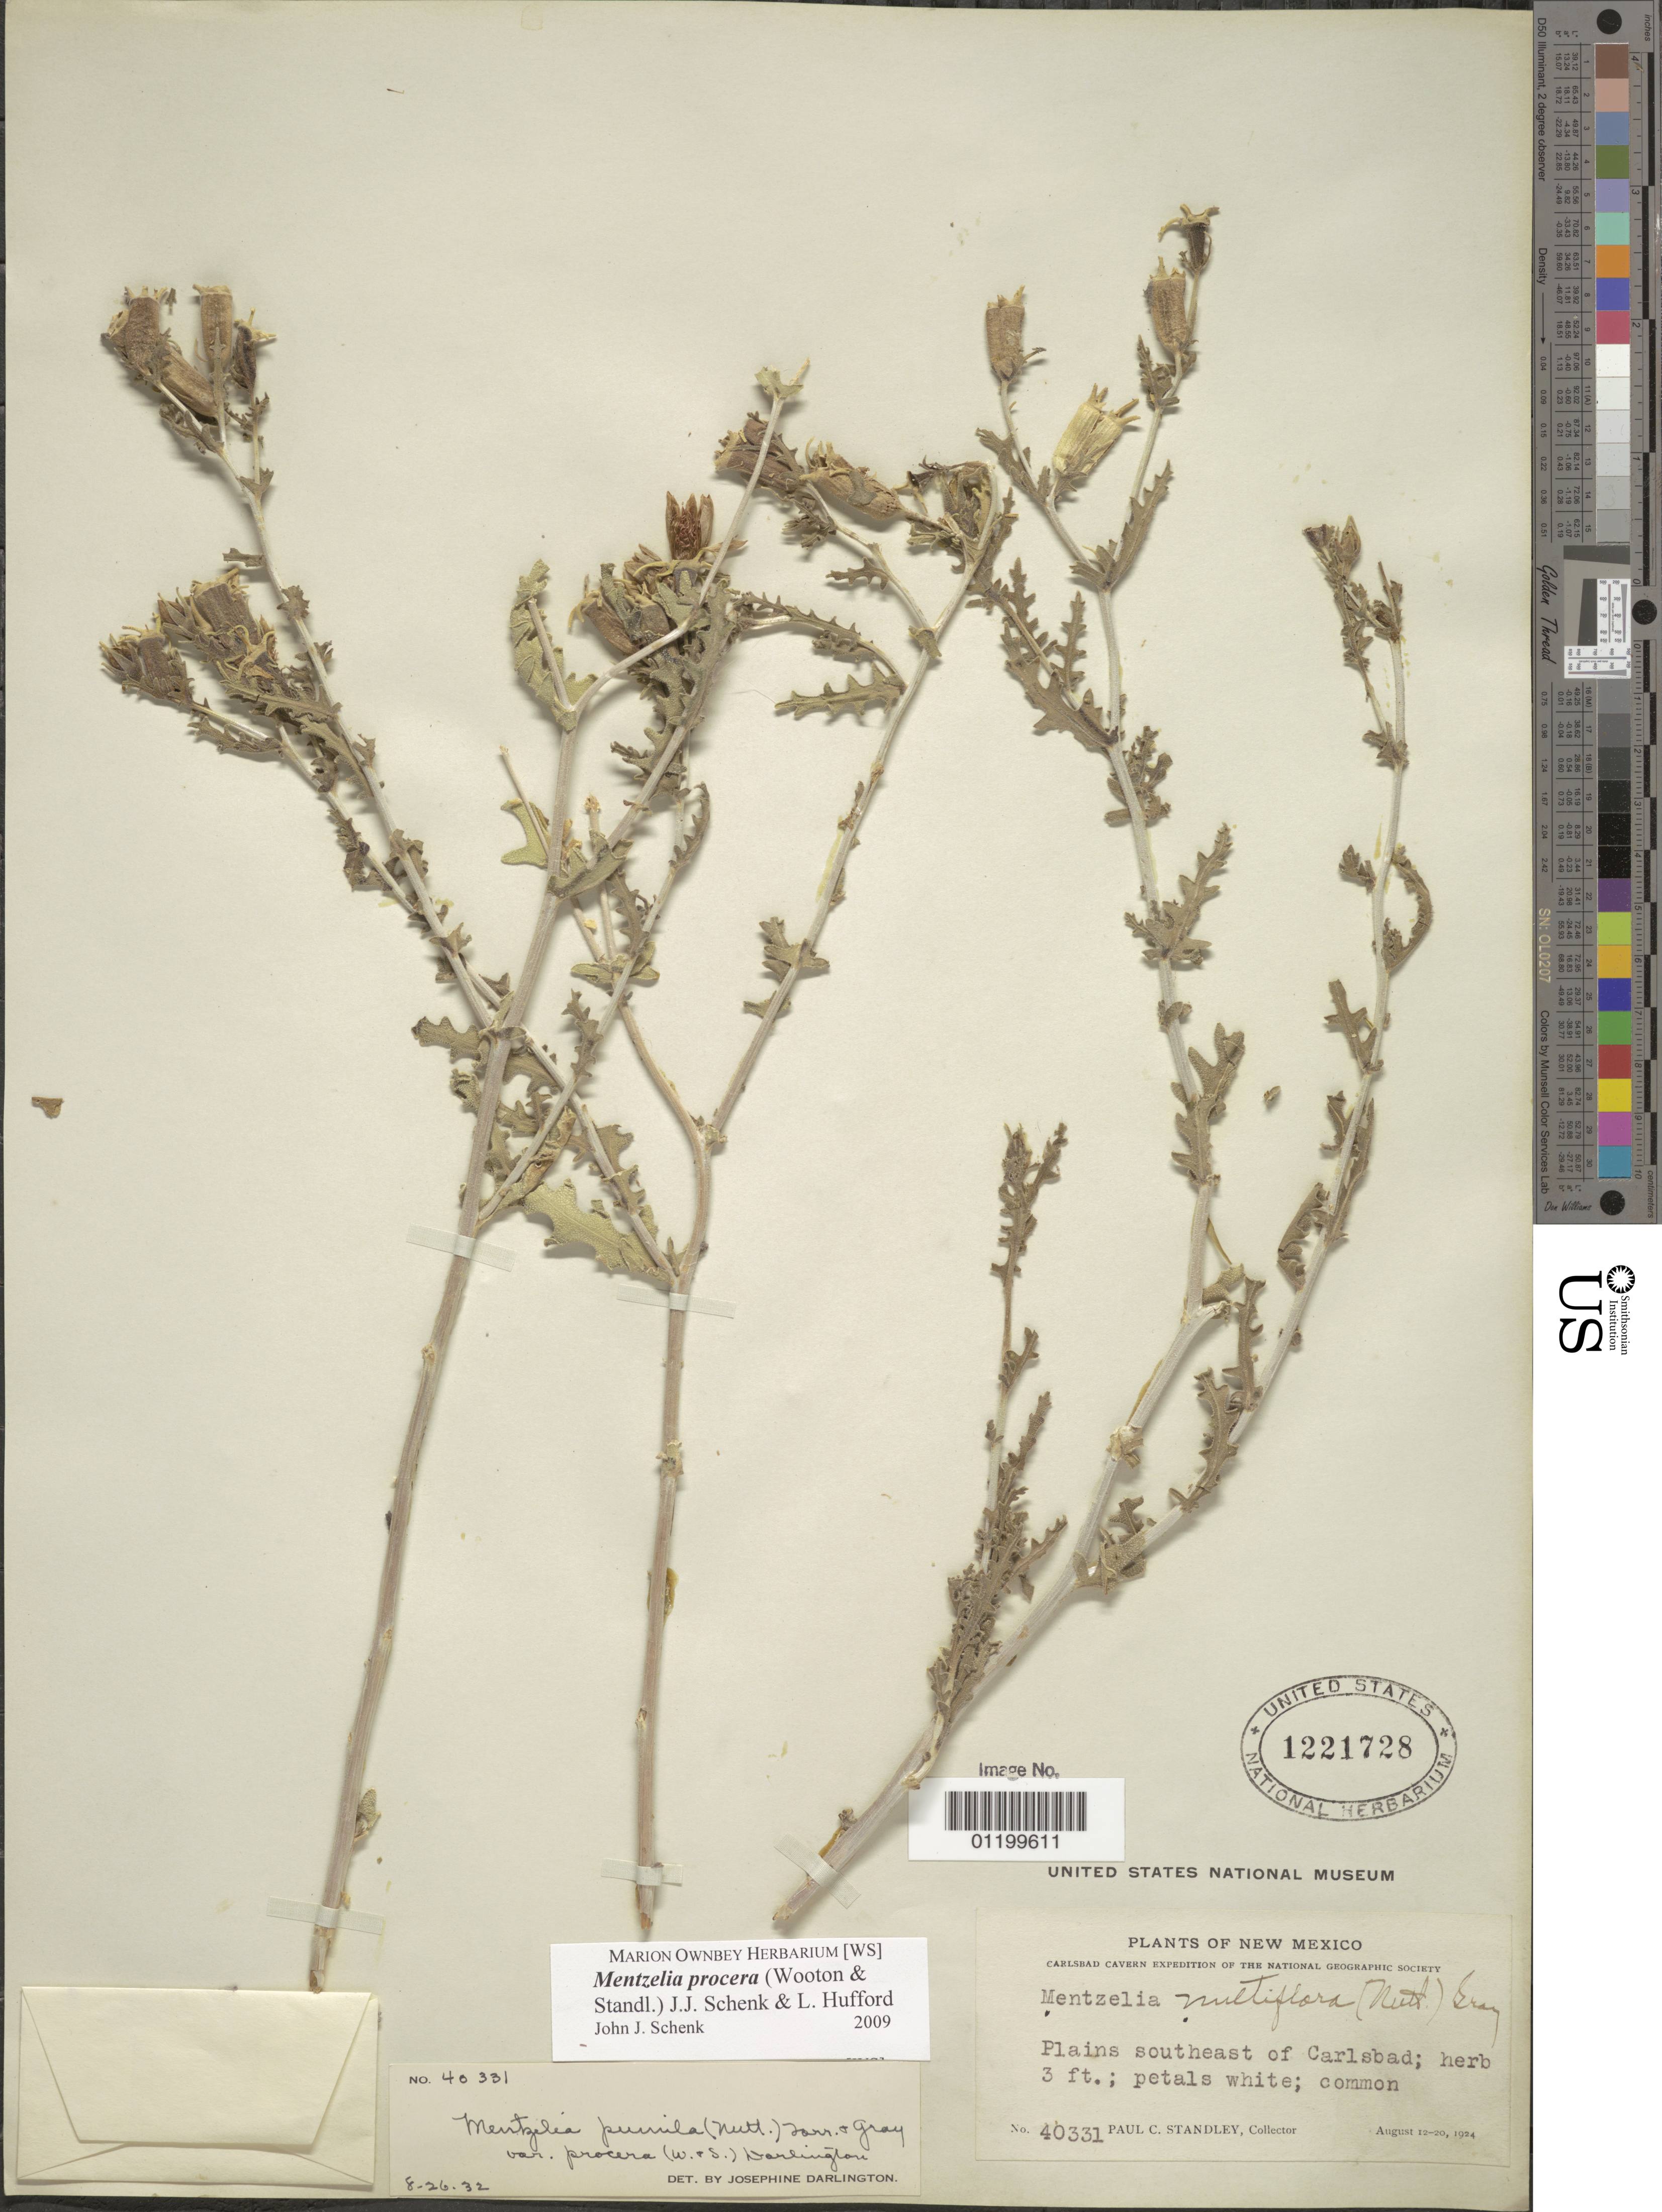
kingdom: Plantae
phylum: Tracheophyta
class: Magnoliopsida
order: Cornales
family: Loasaceae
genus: Mentzelia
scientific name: Mentzelia procera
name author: (Wooton & Standl.) J.J. Schenk & L. Hufford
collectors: P. C. Standley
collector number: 40331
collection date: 1924-08-12/1924-08-20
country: United States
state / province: New Mexico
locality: Plains southeast of Carlsbad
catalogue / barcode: US 1221728